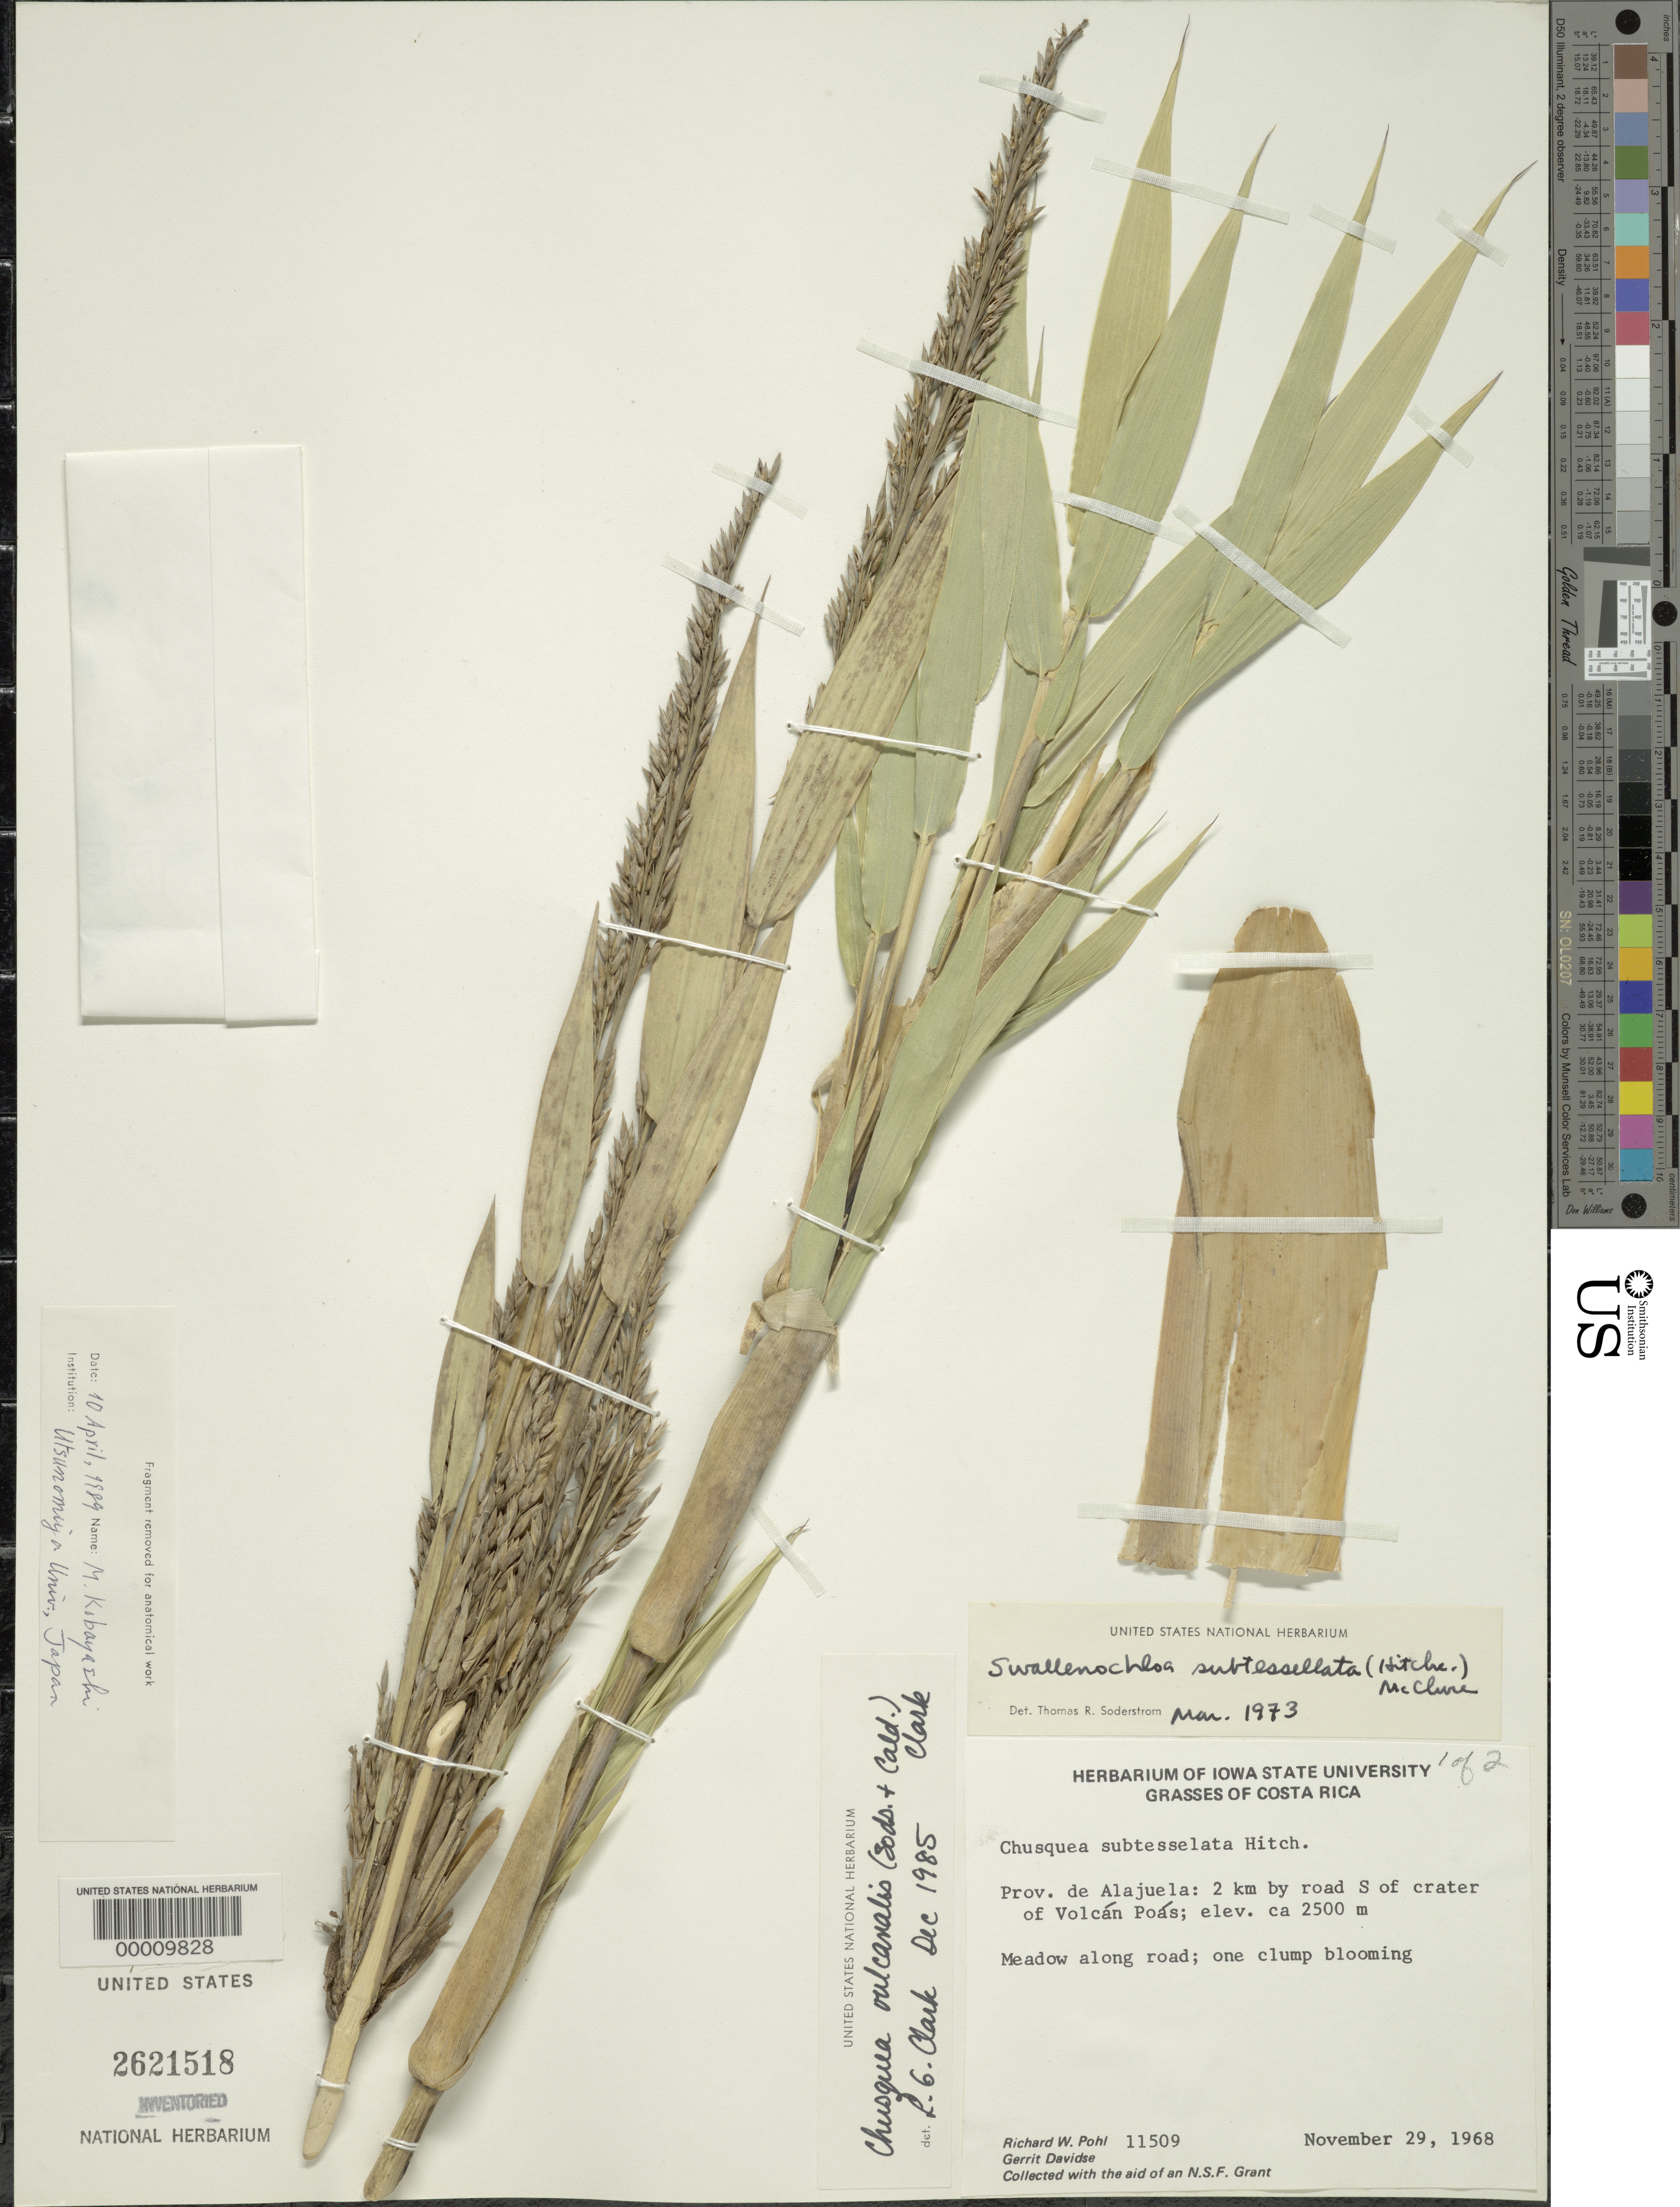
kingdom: Plantae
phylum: Tracheophyta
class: Liliopsida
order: Poales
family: Poaceae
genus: Chusquea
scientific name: Chusquea vulcanalis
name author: (Soderstr. & C. E. Calderón) L.G. Clark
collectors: R. W. Pohl & G. Davidse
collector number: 11509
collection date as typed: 29 Nov 1968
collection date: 1968-11-29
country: Costa Rica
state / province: Alajuela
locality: Volcan Poás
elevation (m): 2500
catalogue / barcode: US 2621518